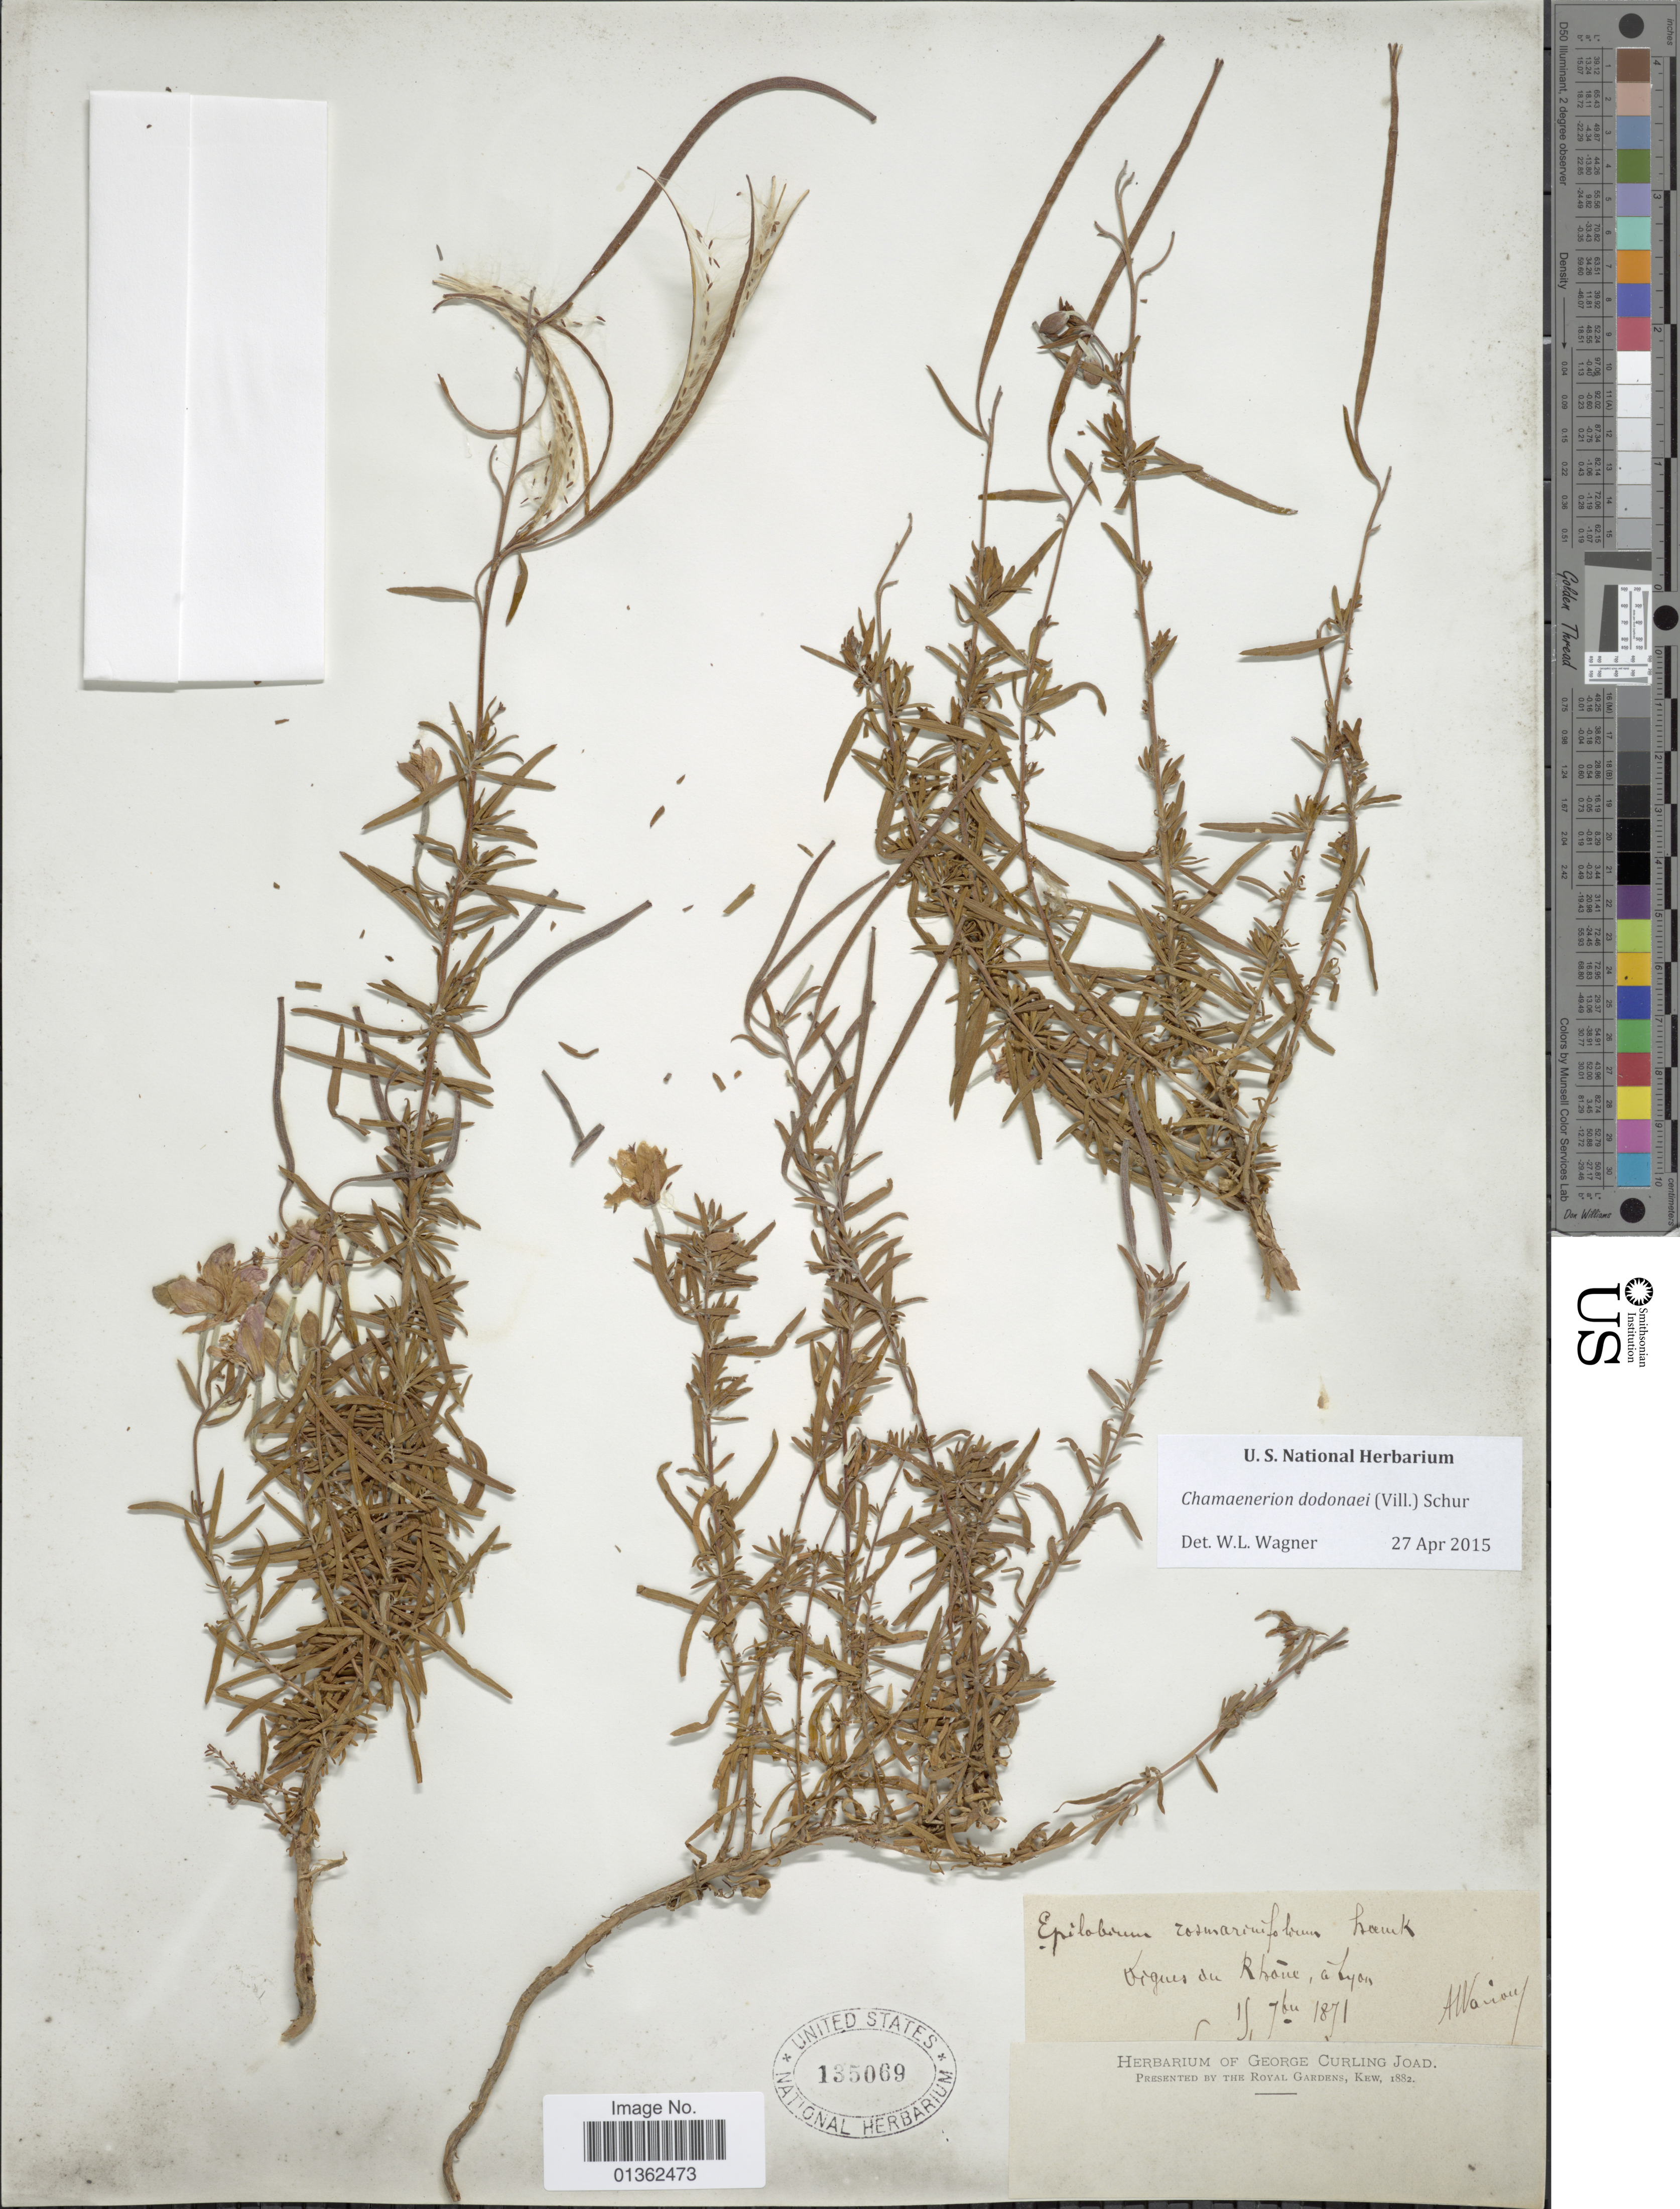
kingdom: Plantae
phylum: Tracheophyta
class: Magnoliopsida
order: Myrtales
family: Onagraceae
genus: Chamaenerion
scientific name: Chamaenerion dodonaei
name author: (Vill.) Schur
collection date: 1871-07-15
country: France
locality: Diques du Rhone, a Lyon. [interpreted]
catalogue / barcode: US 135069